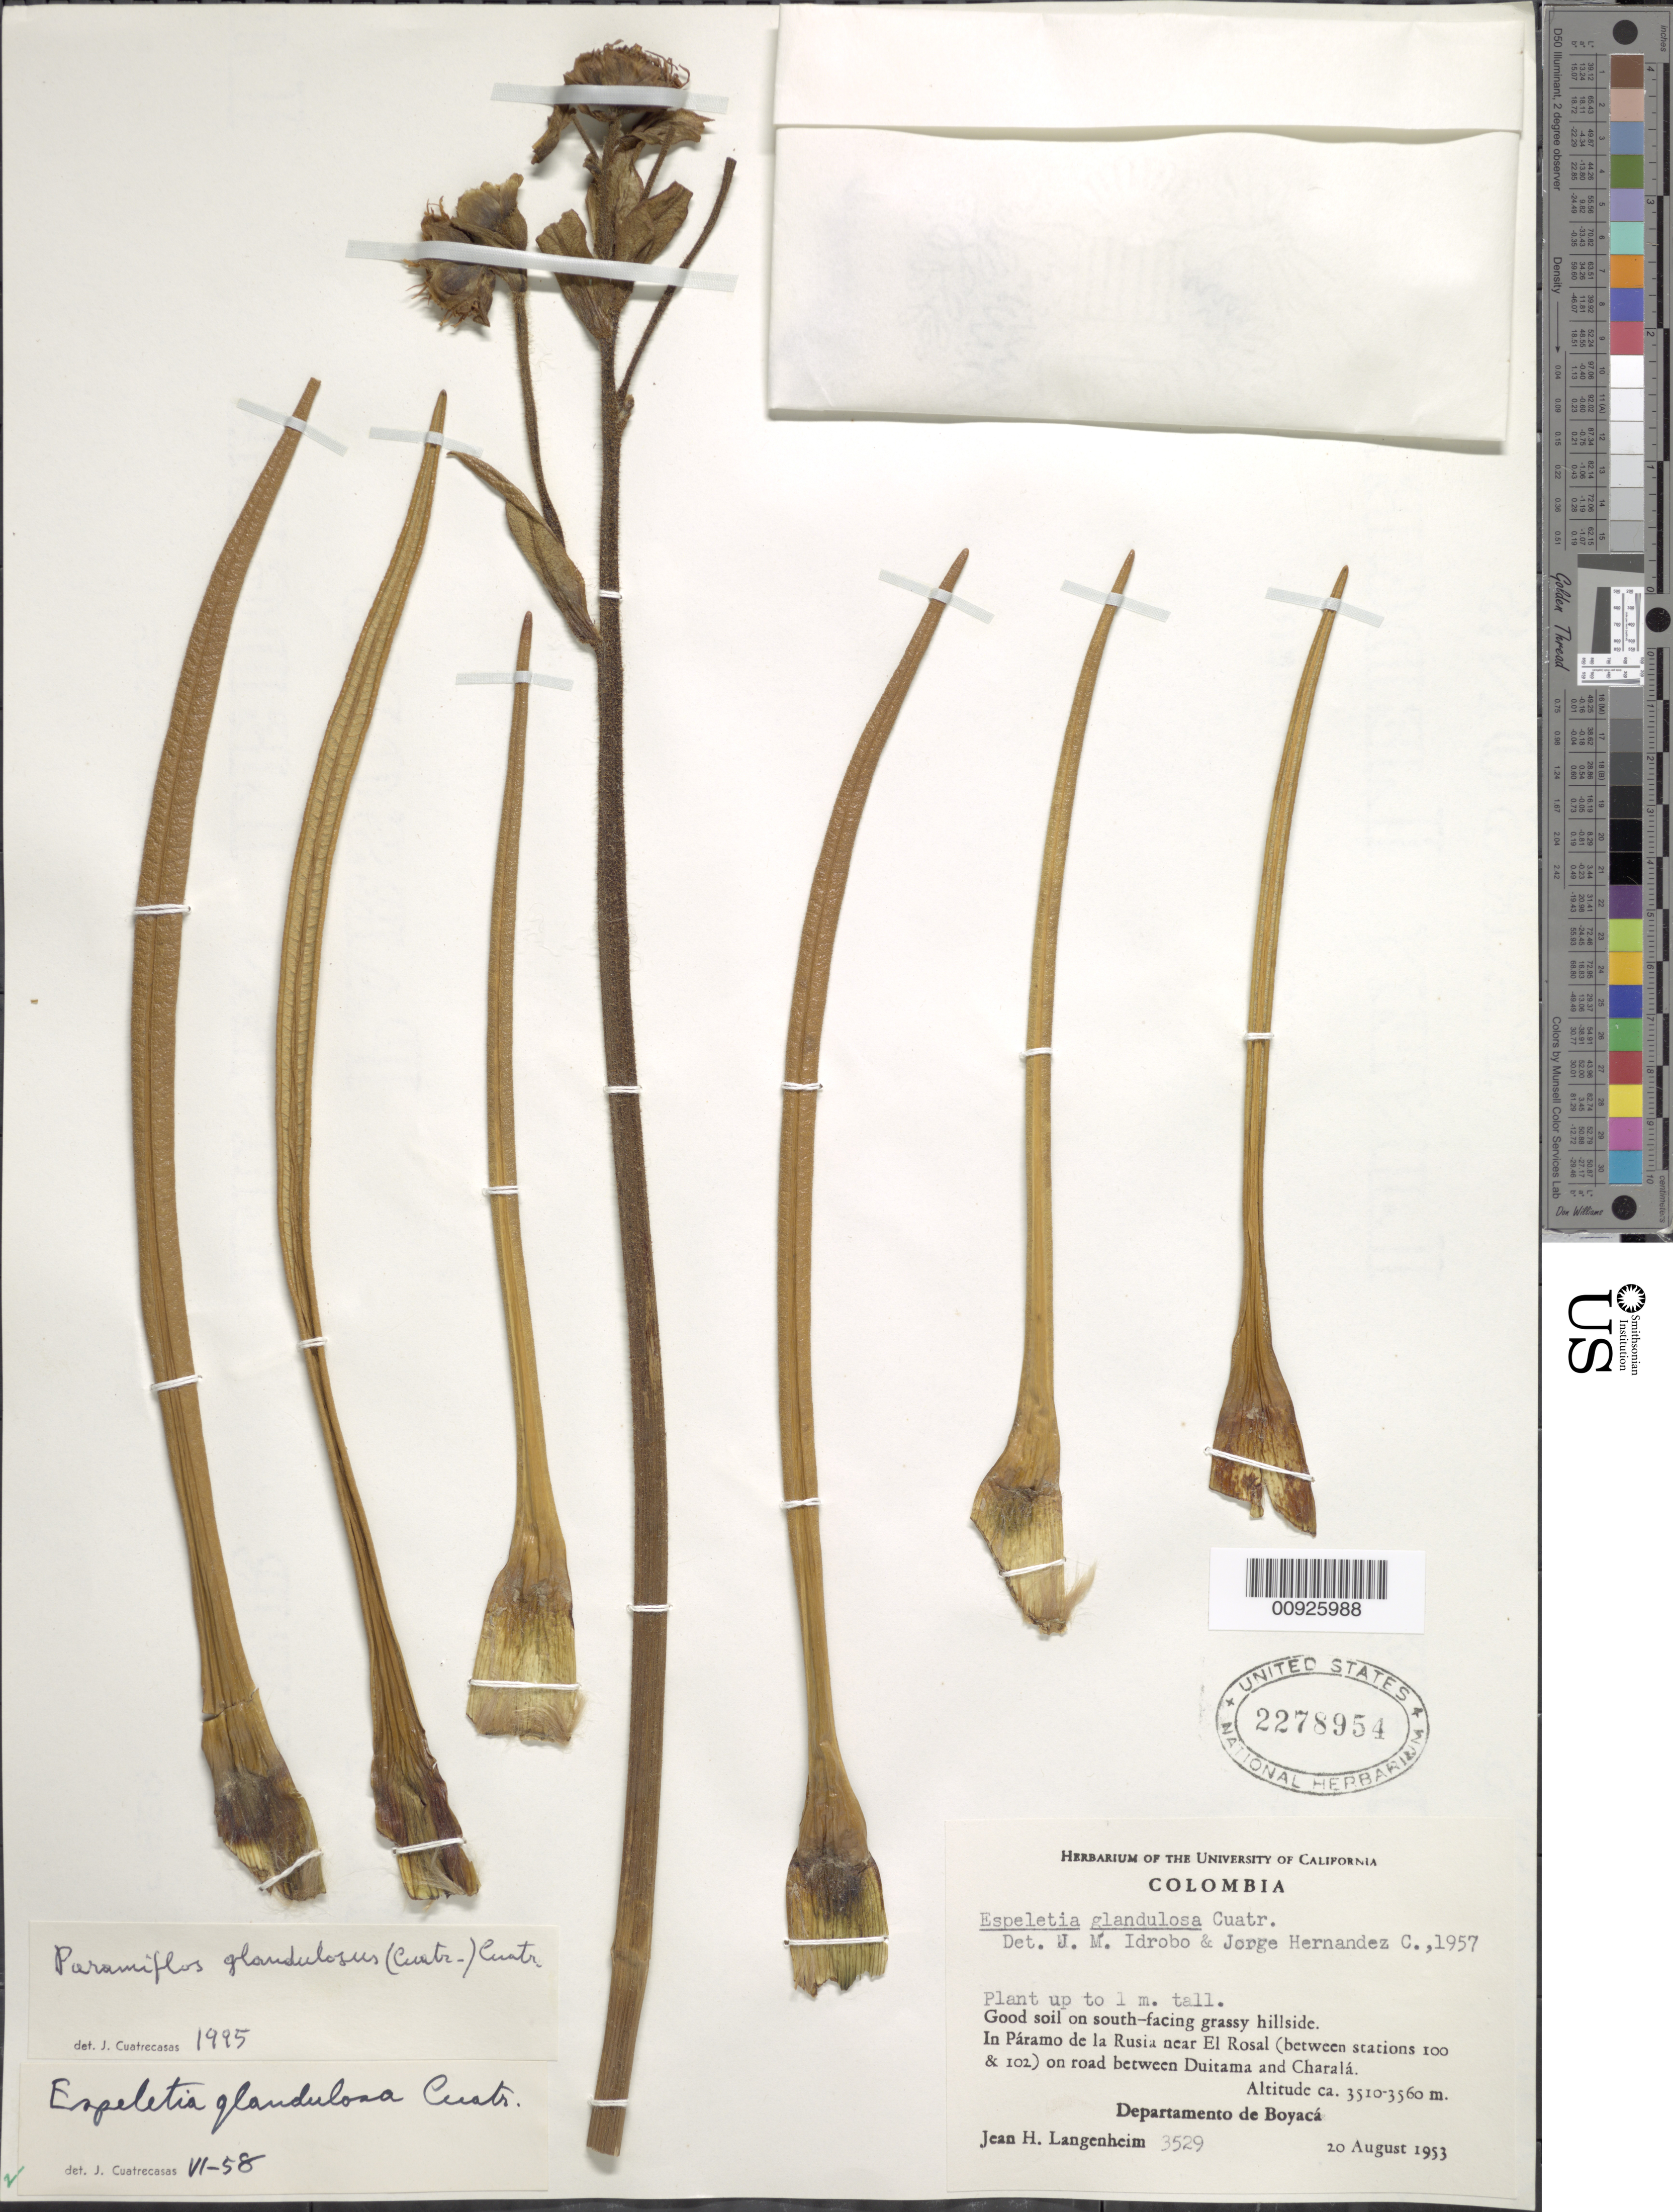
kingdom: Plantae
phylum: Tracheophyta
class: Magnoliopsida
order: Asterales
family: Asteraceae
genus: Paramiflos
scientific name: Paramiflos glandulosus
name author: (Cuatrec.) Cuatrec.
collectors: J. H. Langenheim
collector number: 3529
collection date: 1953-08-20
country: Colombia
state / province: Boyacá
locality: P. de la Rusia. Near El rosal (between stations 100 and 102) on road between Duitama and Charalá.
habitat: Good soil on S-facing grassy hillside.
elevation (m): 3510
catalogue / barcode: US 2278954